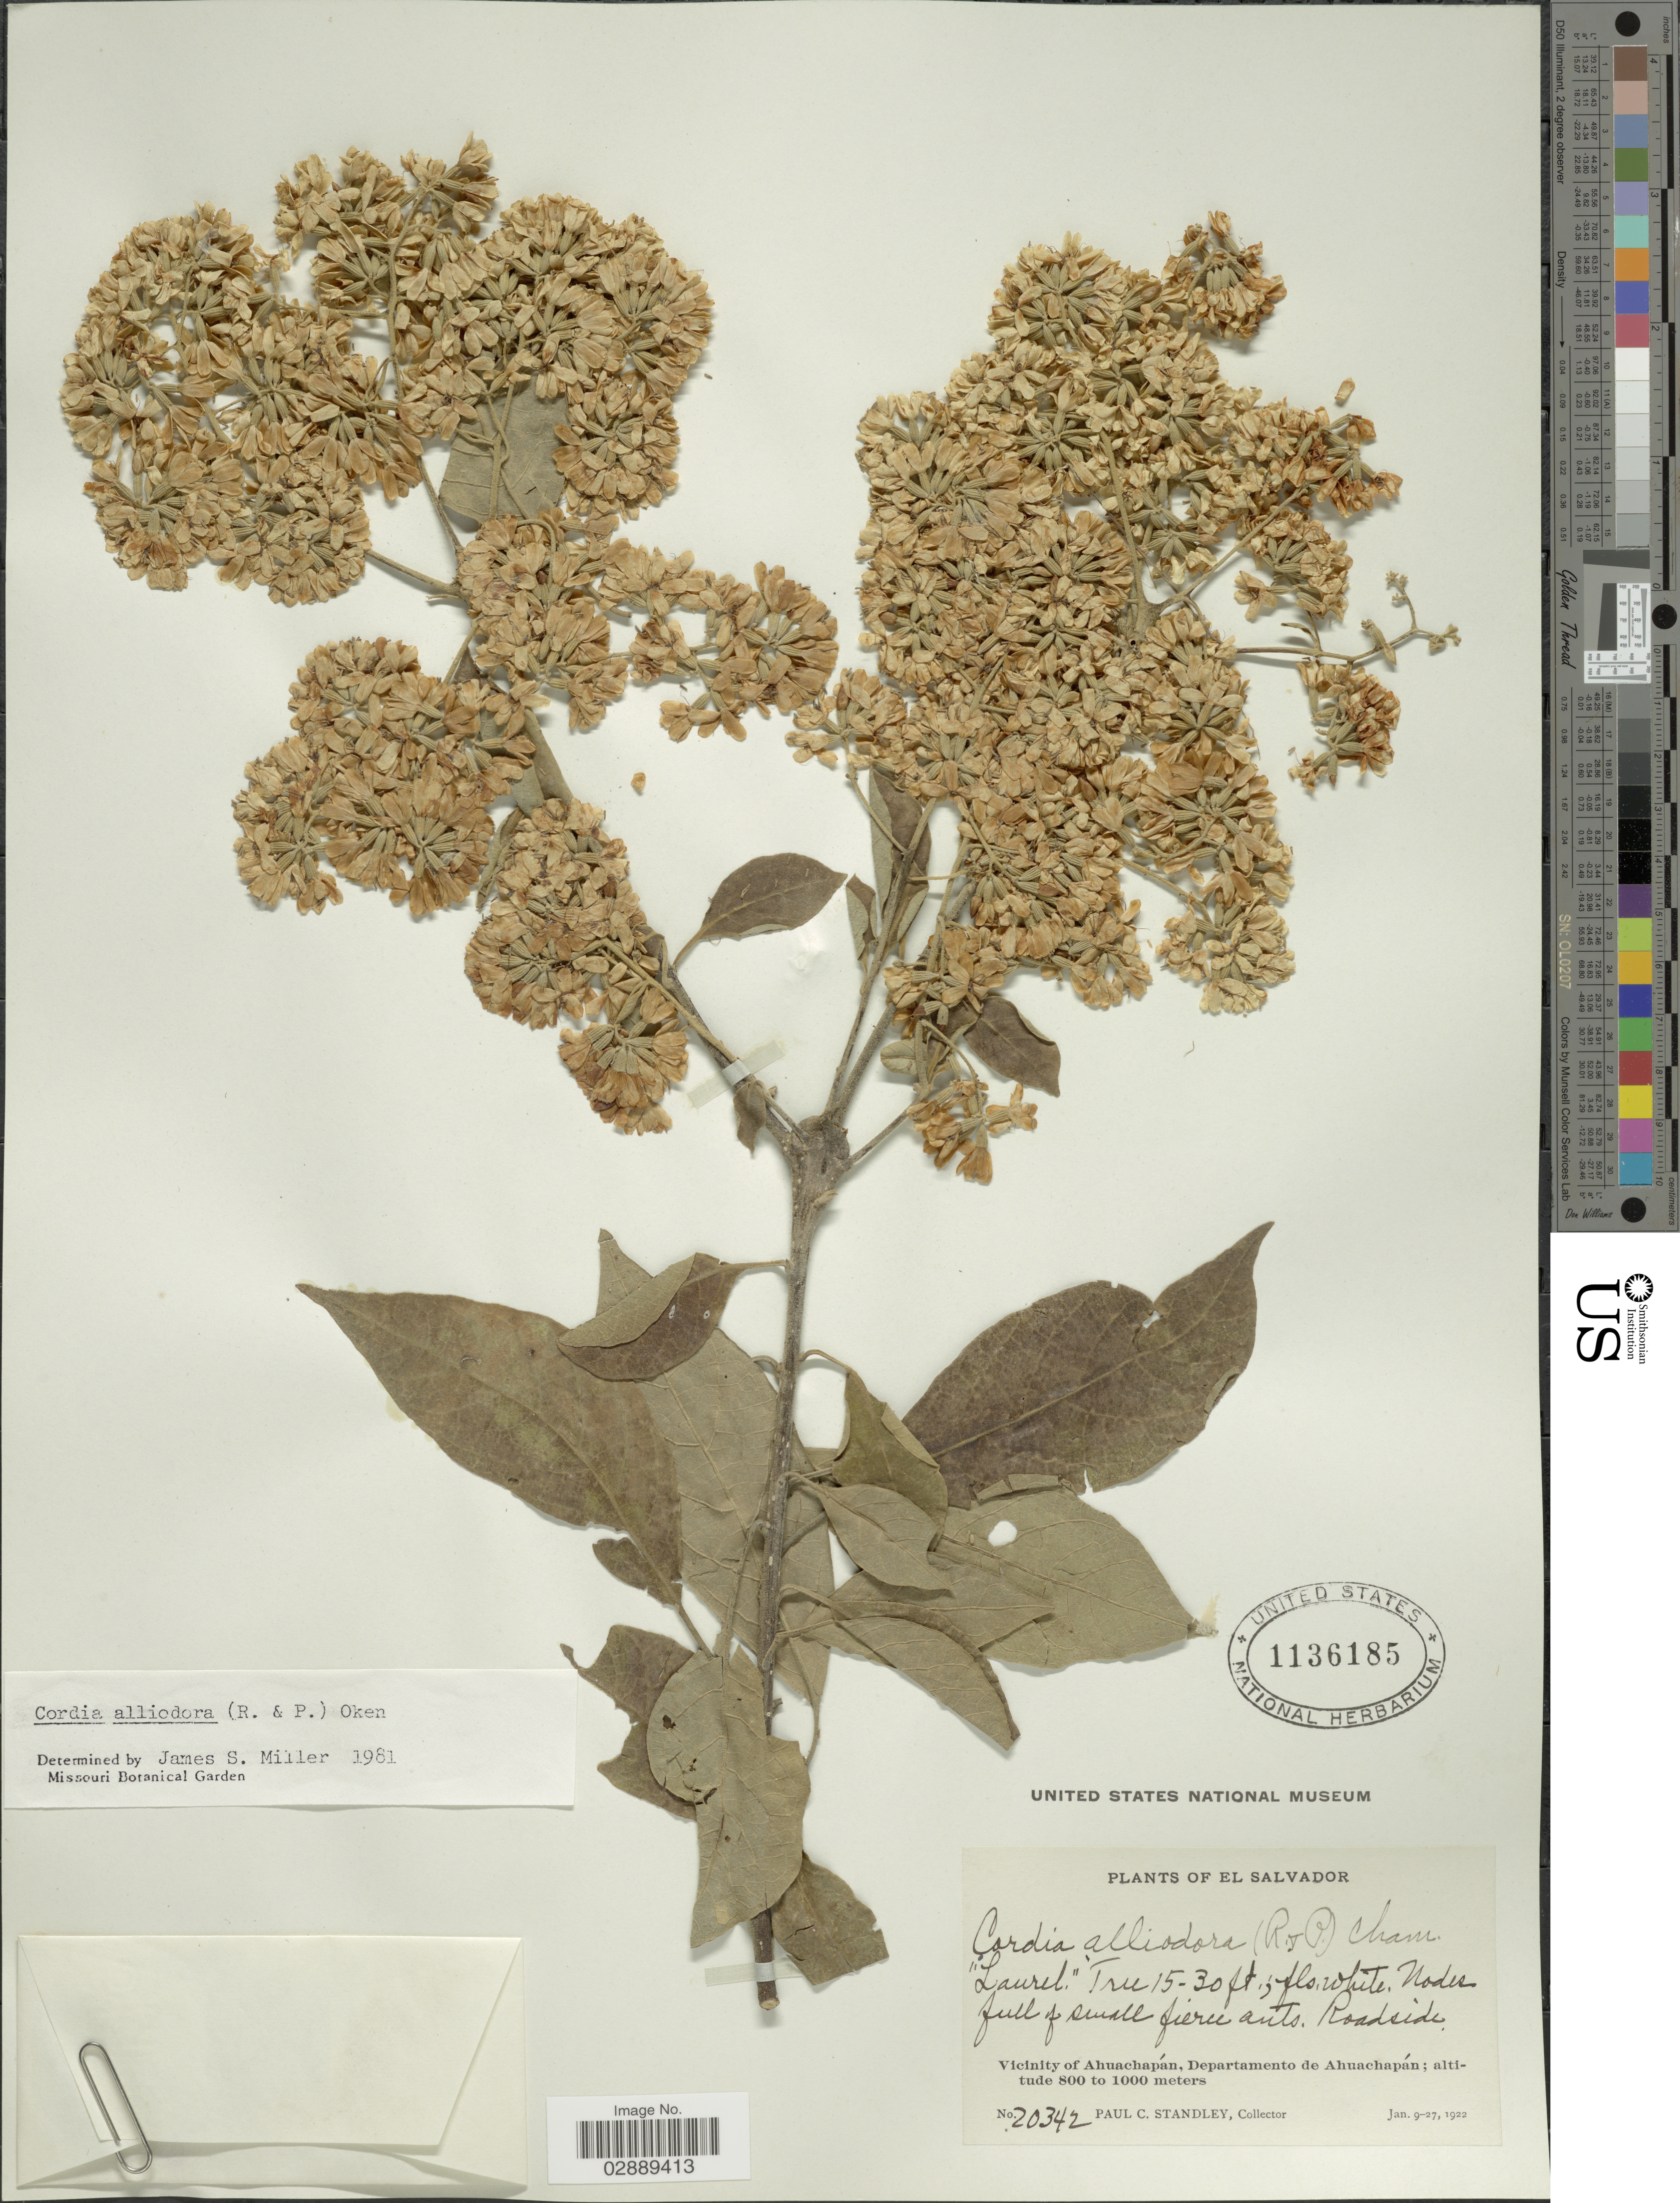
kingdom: Plantae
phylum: Tracheophyta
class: Magnoliopsida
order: Boraginales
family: Cordiaceae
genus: Cordia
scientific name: Cordia alliodora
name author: (Ruiz & Pav.) Oken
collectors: P. C. Standley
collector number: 20342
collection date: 1922-01-09/1922-01-27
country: El Salvador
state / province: Ahuachapan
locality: Vicinity of Ahuachapán, Departamento de Ahuachapán.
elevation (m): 800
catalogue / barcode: US 1136185